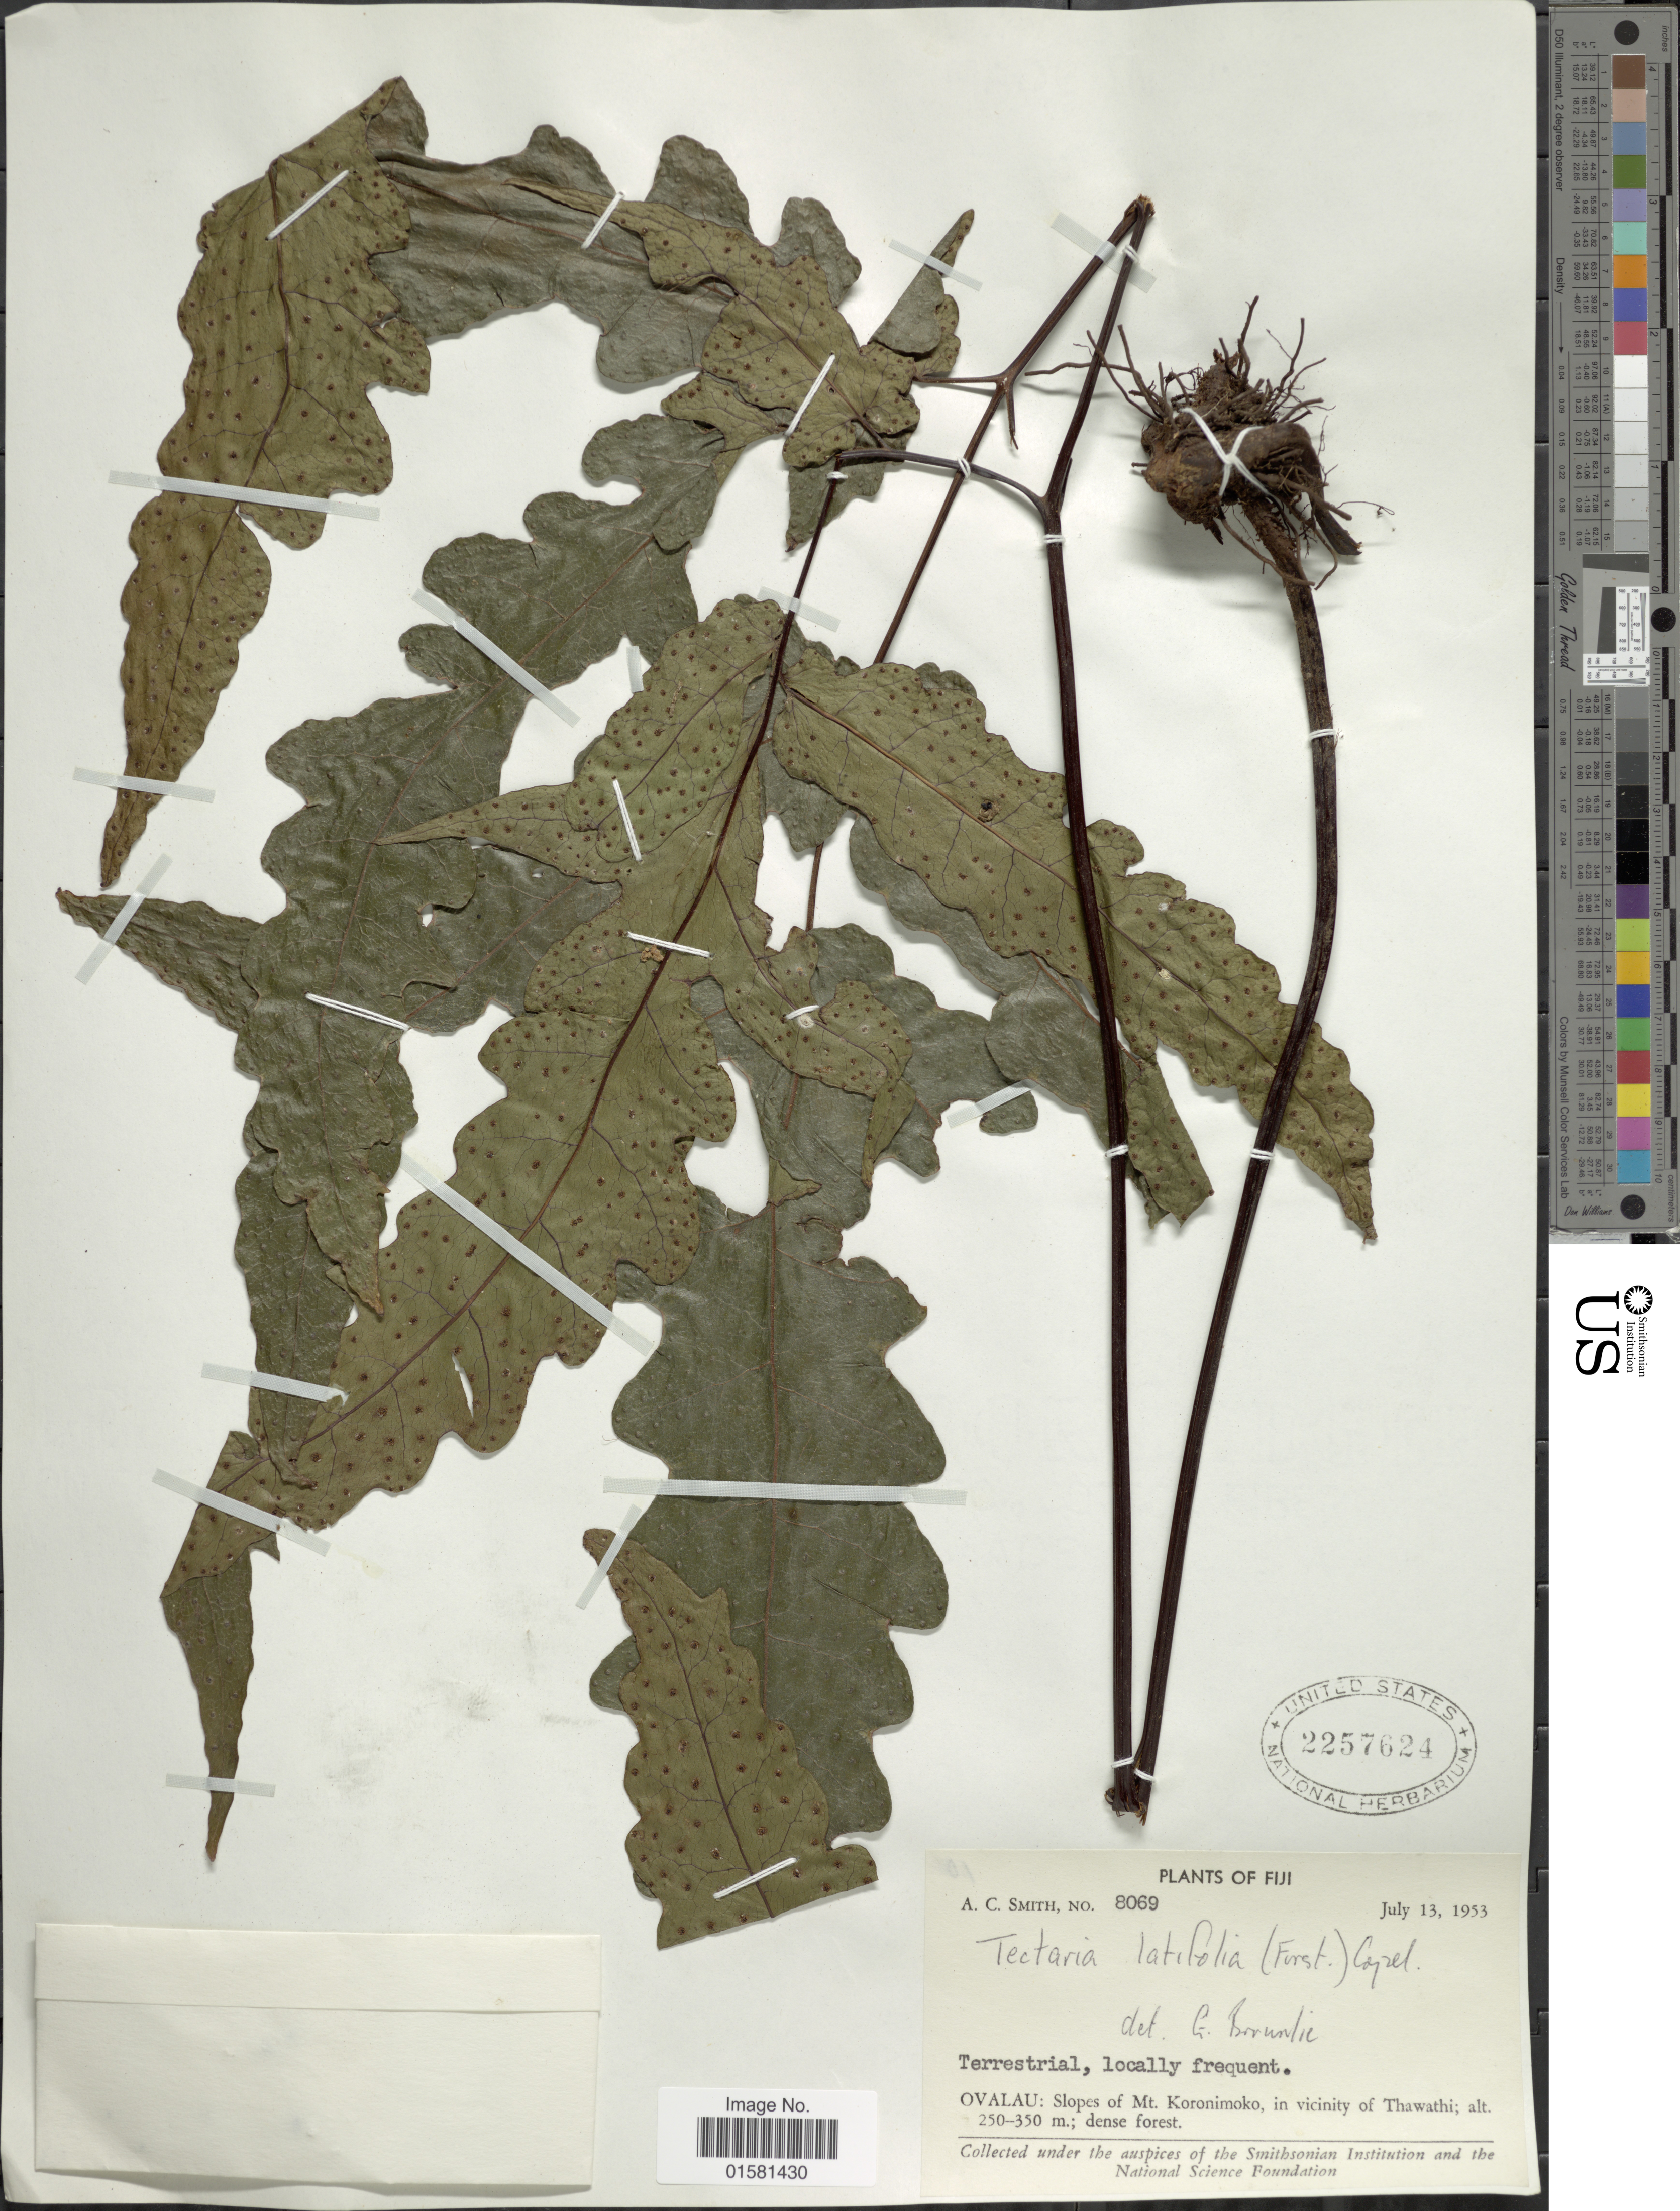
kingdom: Plantae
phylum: Tracheophyta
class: Polypodiopsida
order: Polypodiales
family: Tectariaceae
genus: Tectaria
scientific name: Tectaria latifolia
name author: (G. Forst.) Copel.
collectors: A. C. Smith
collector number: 8069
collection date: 1953-07-13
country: Fiji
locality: Fiji, Ovalau: Slopes of Mt. Koronimoko, in vicinity of Thawathi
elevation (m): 250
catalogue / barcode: US 2257624